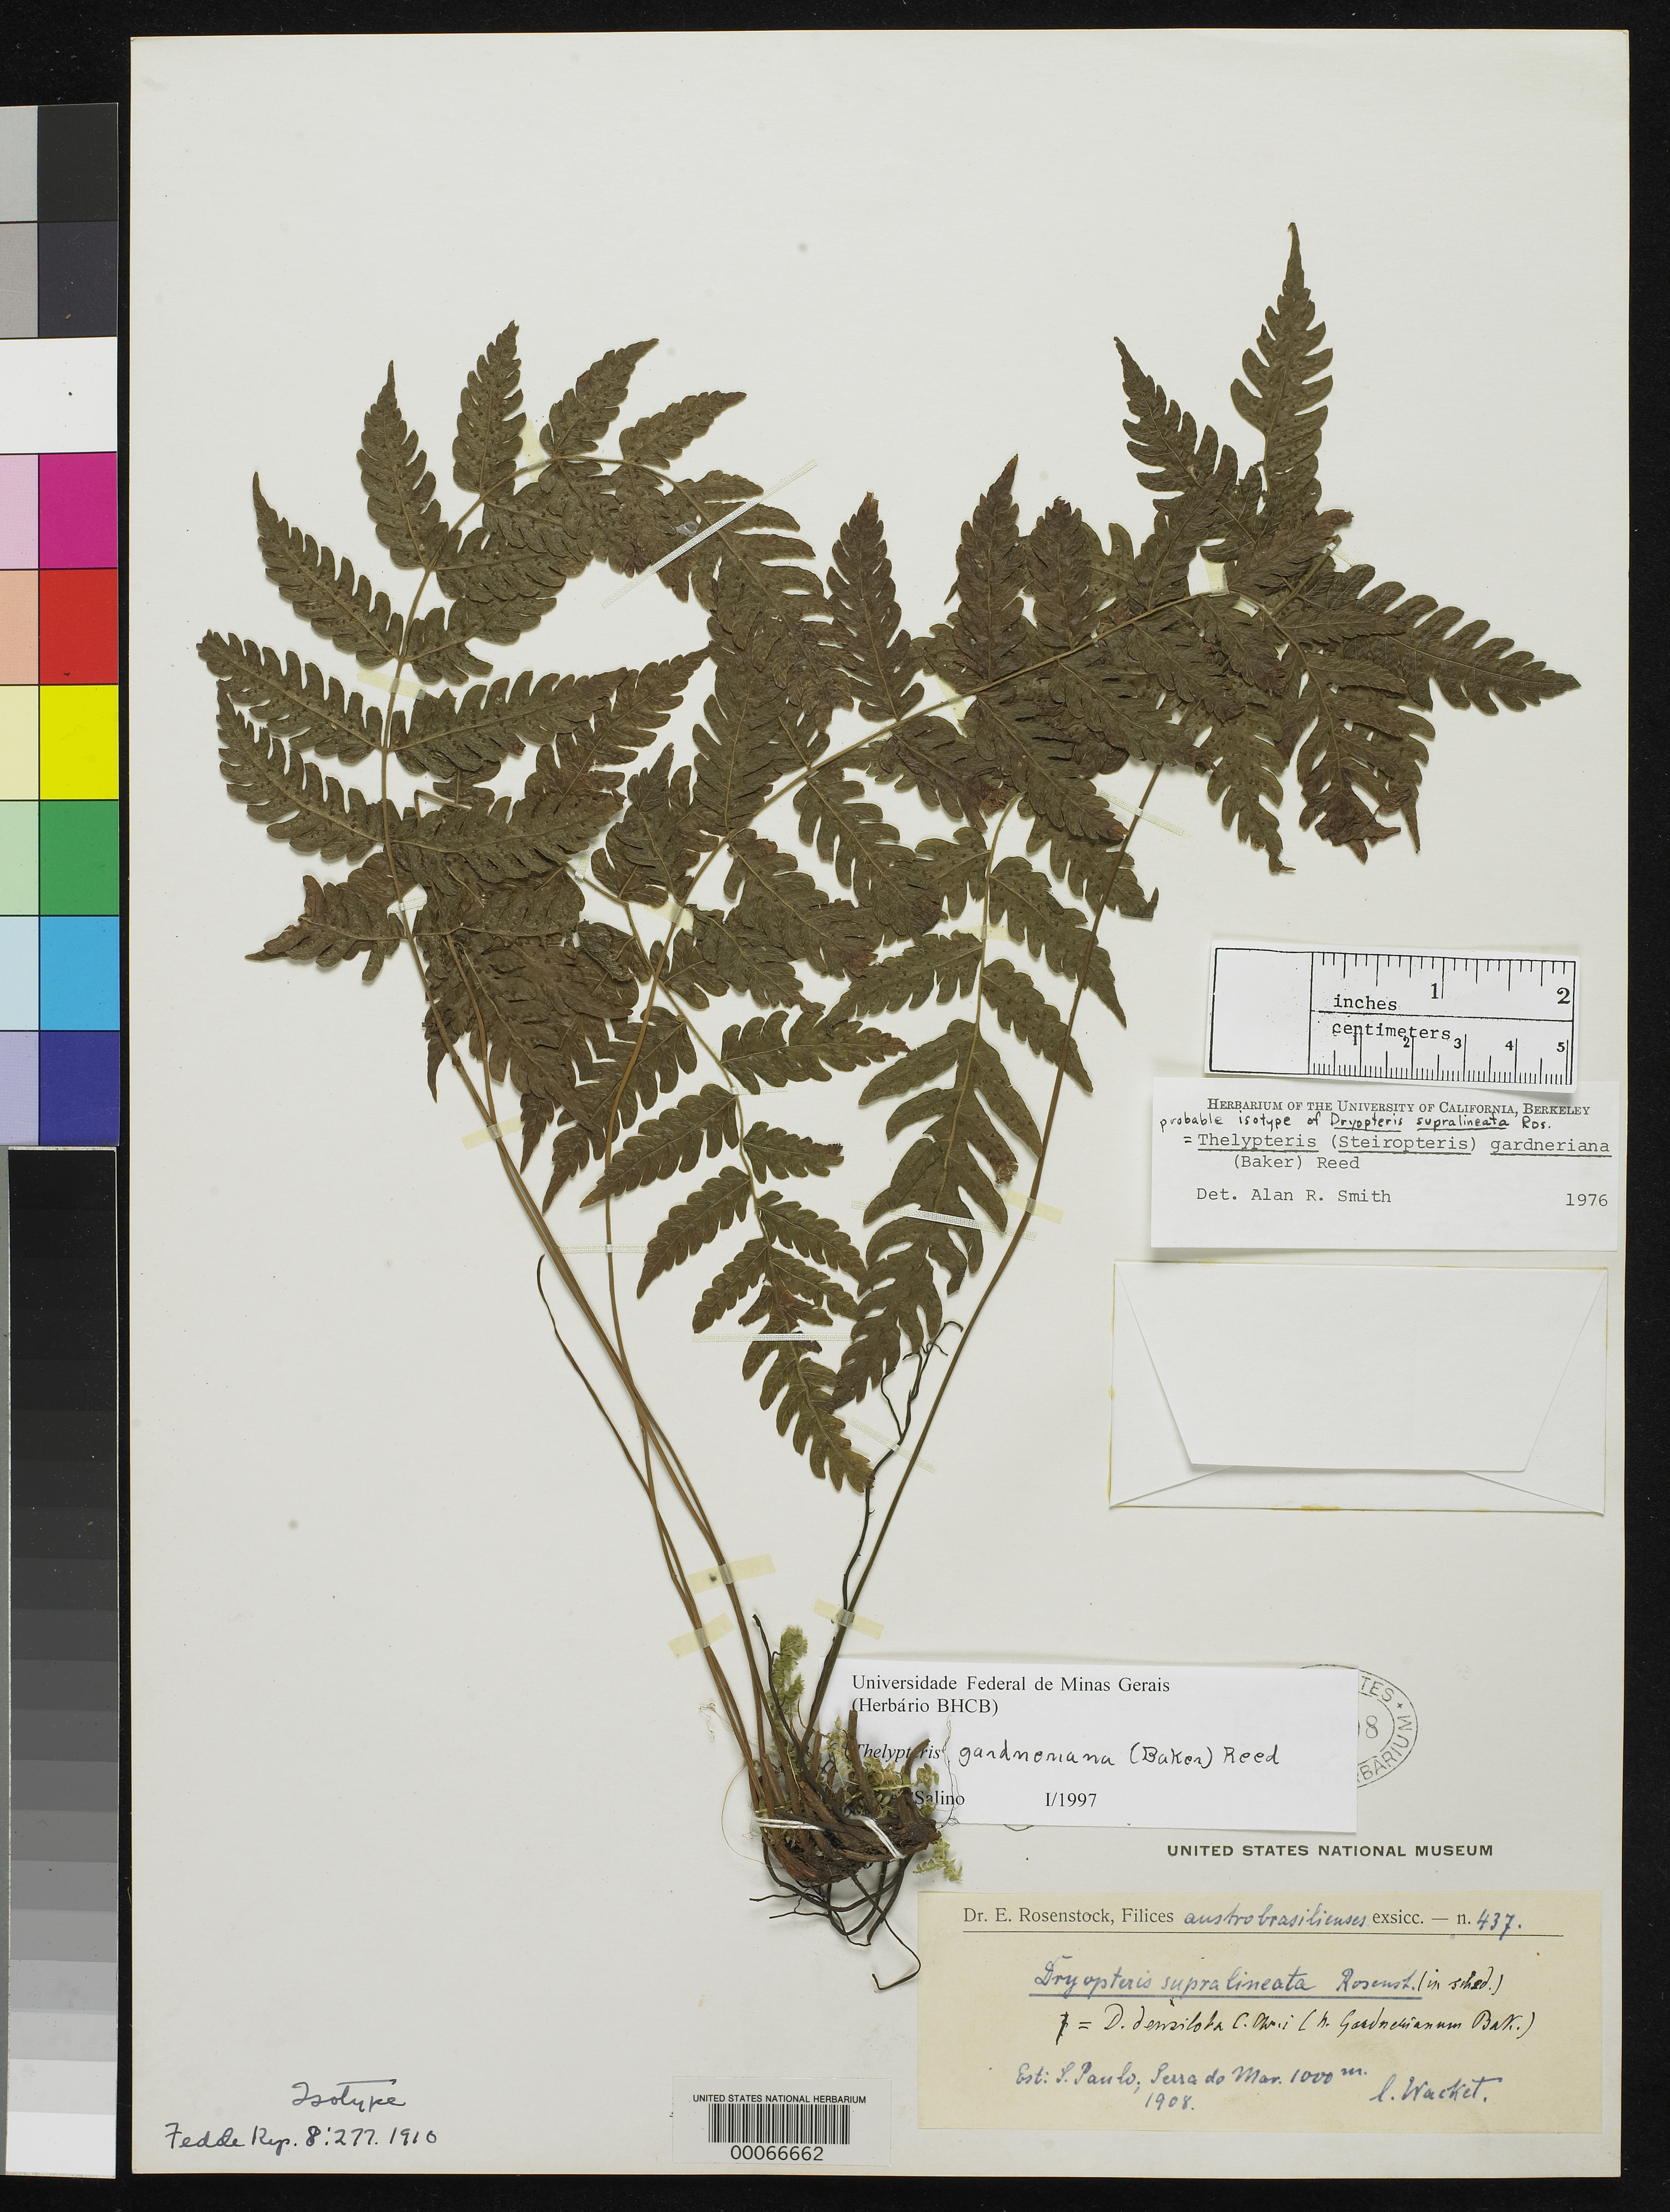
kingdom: Plantae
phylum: Tracheophyta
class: Polypodiopsida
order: Polypodiales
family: Dryopteridaceae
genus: Dryopteris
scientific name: Dryopteris supralineata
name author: Rosenst.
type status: Isotype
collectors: M. Wacket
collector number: Rosenstock Exs. 437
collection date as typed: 1908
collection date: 1908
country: Brazil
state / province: São Paulo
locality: Serra do Mar.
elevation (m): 1000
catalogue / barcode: US 483008